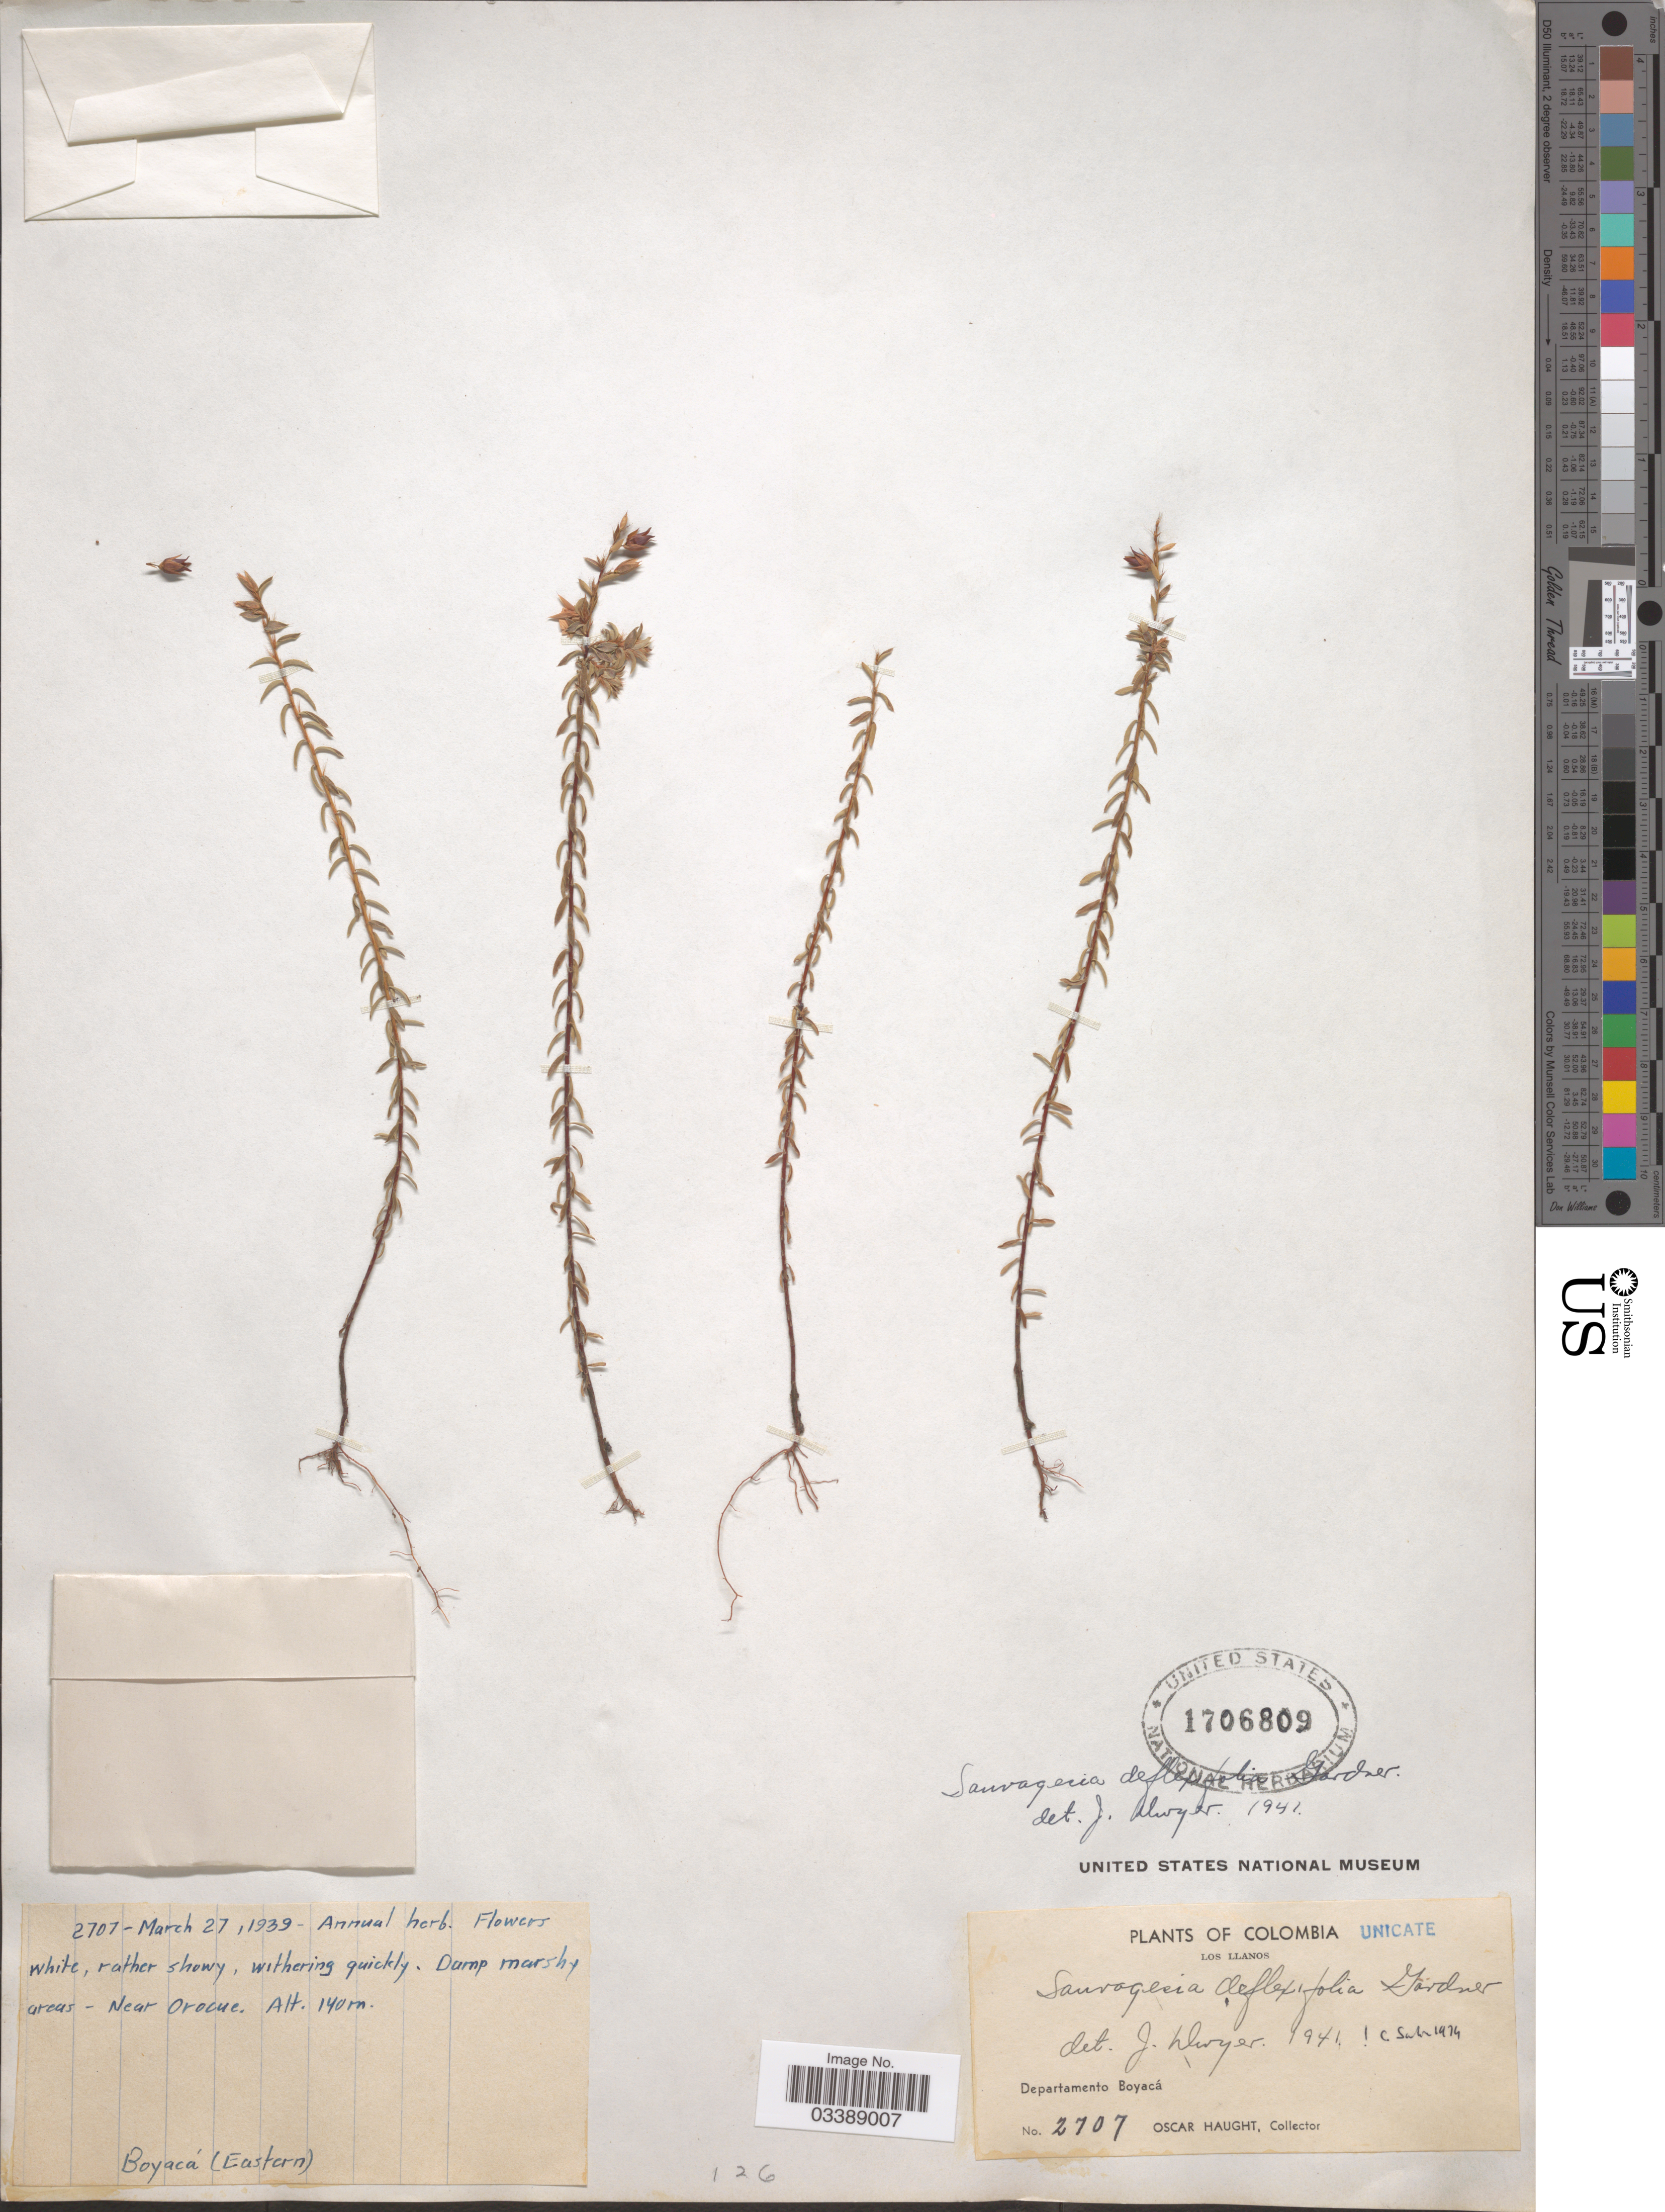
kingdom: Plantae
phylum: Tracheophyta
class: Magnoliopsida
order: Malpighiales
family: Ochnaceae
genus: Sauvagesia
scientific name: Sauvagesia deflexifolia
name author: Gardner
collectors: O. L. Haught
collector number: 2707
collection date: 1939-03-27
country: Colombia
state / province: Boyacá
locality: Near Orocue. Boyacá (Eastern). Los Llanos. Departamento Boyacá.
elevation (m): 140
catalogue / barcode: US 1706809